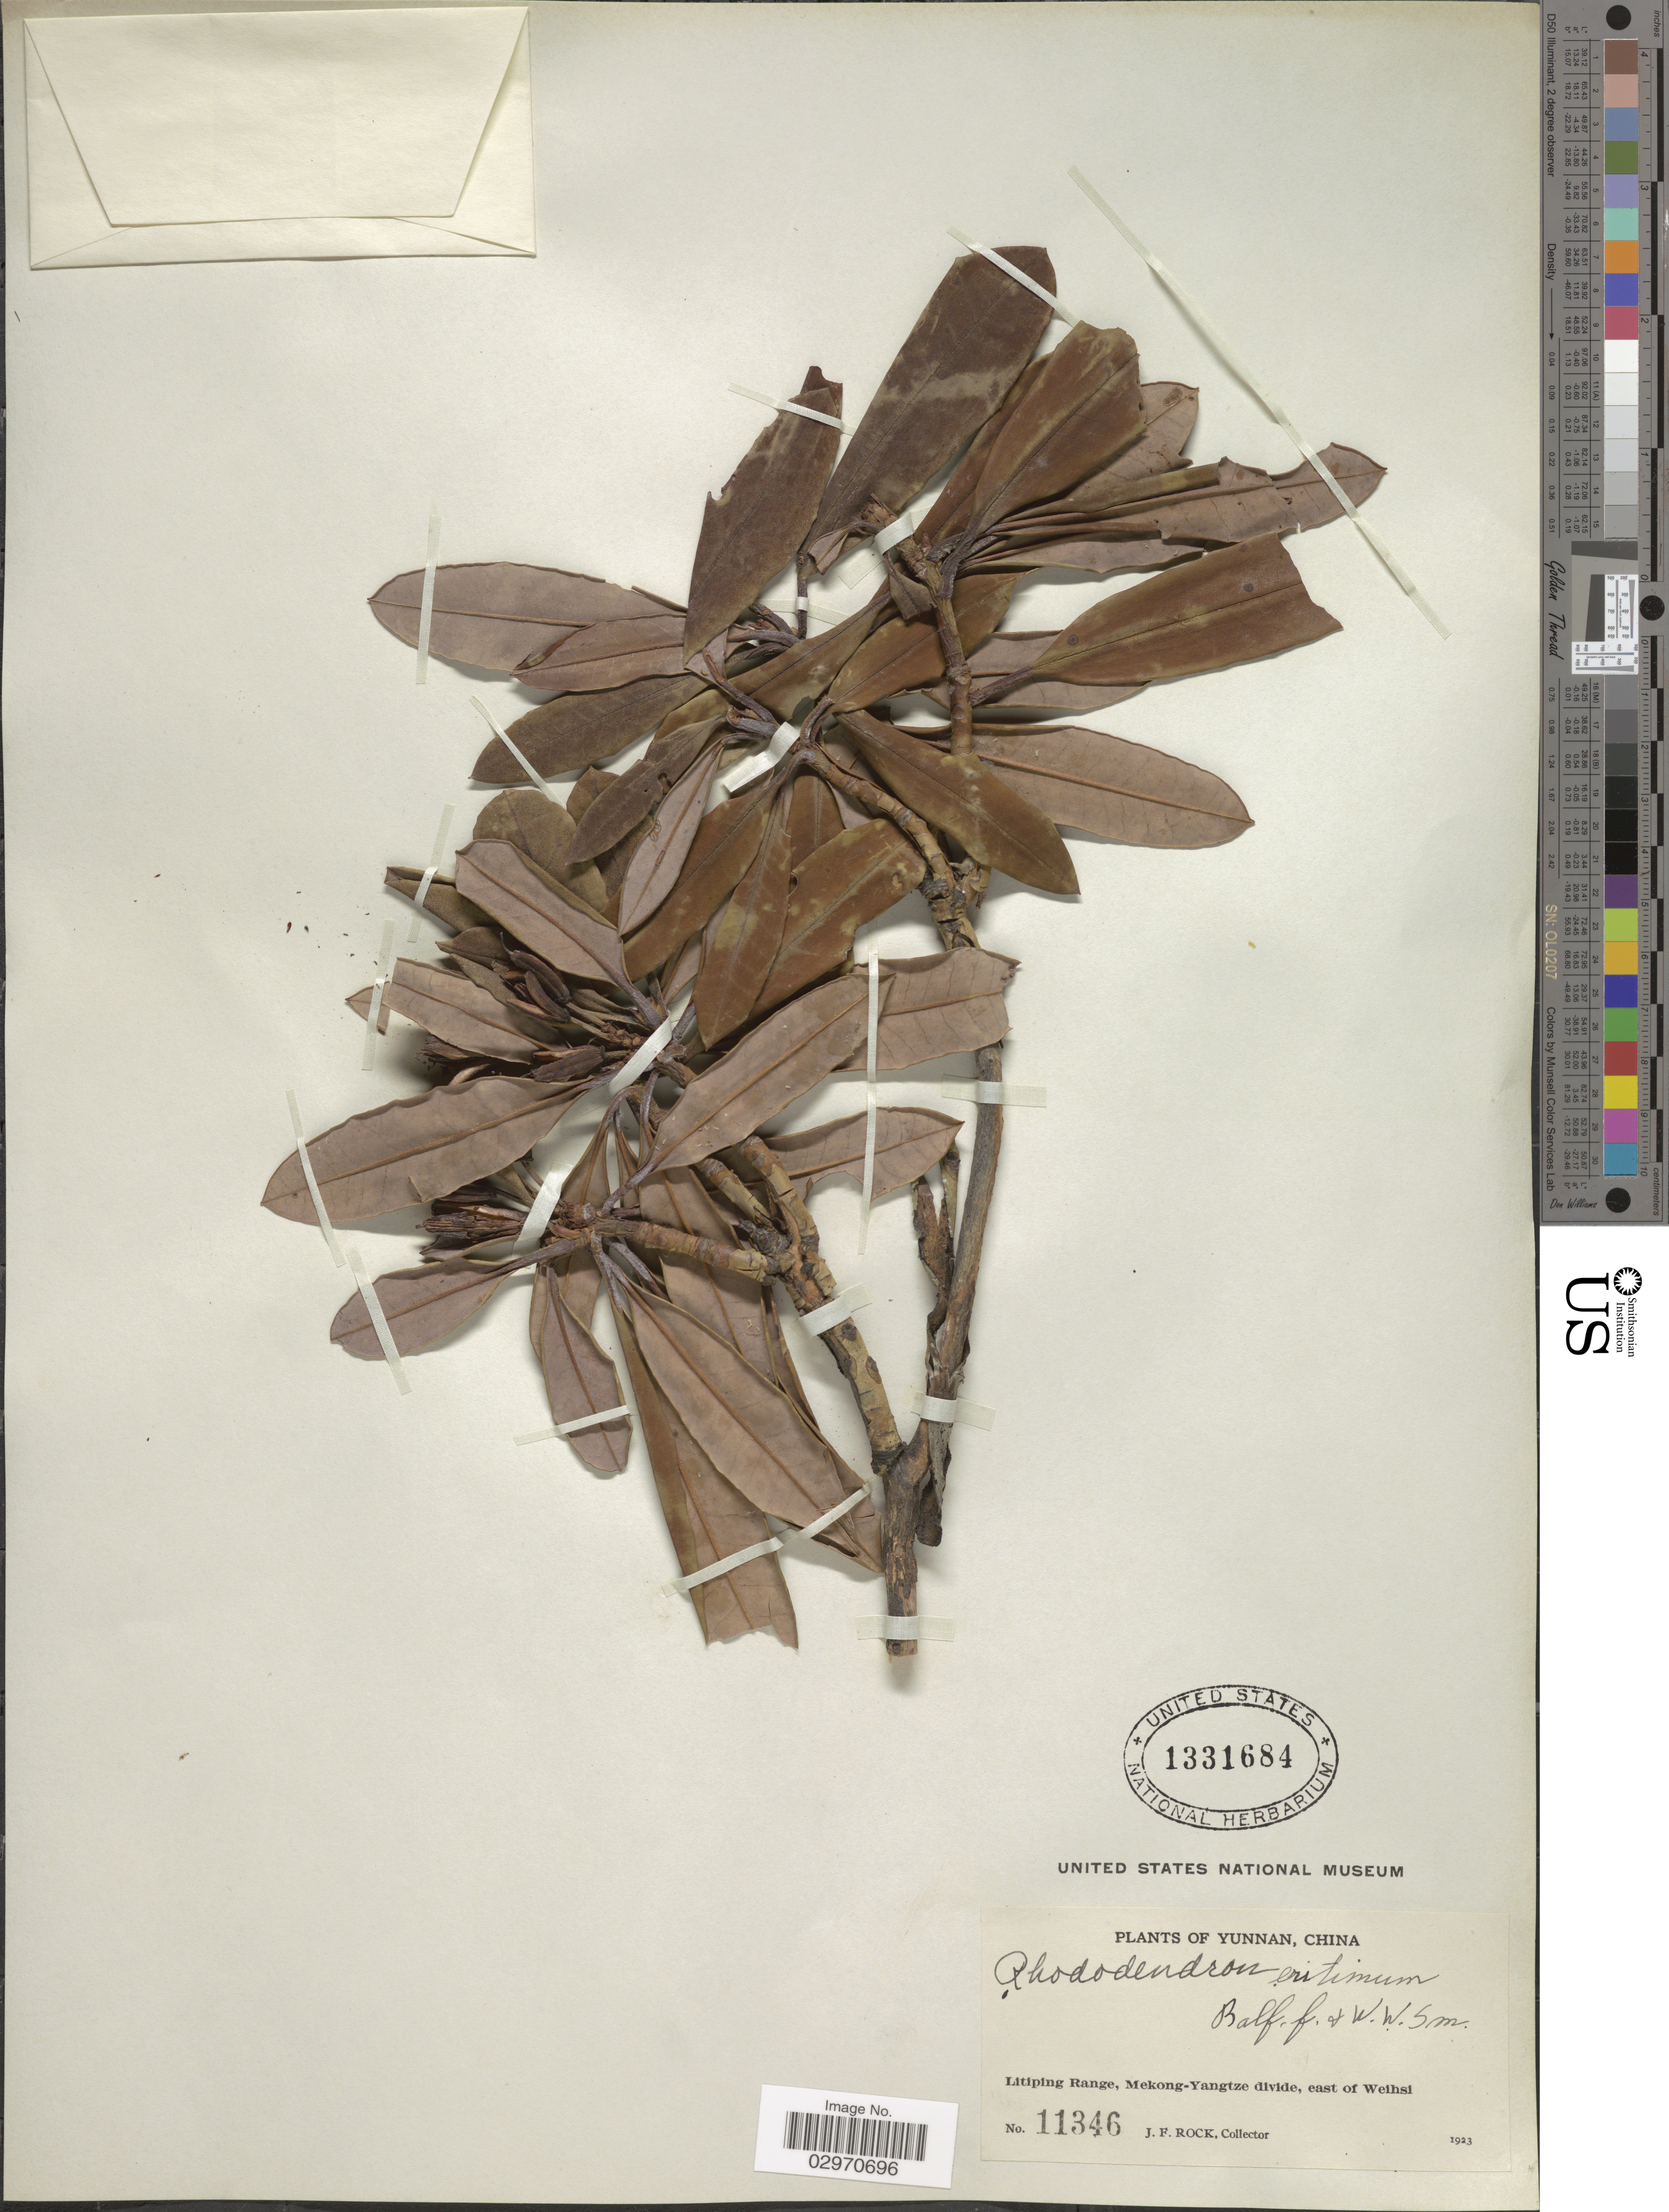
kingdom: Plantae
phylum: Tracheophyta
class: Magnoliopsida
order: Ericales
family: Ericaceae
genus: Rhododendron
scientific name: Rhododendron eritimum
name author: Balf. f. & W.W. Sm.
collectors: J. Rock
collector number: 11346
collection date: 1923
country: China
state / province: Yunnan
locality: Litiping Range, Mekong-Yangtze divide, east of Weihsi.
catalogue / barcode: US 1331684